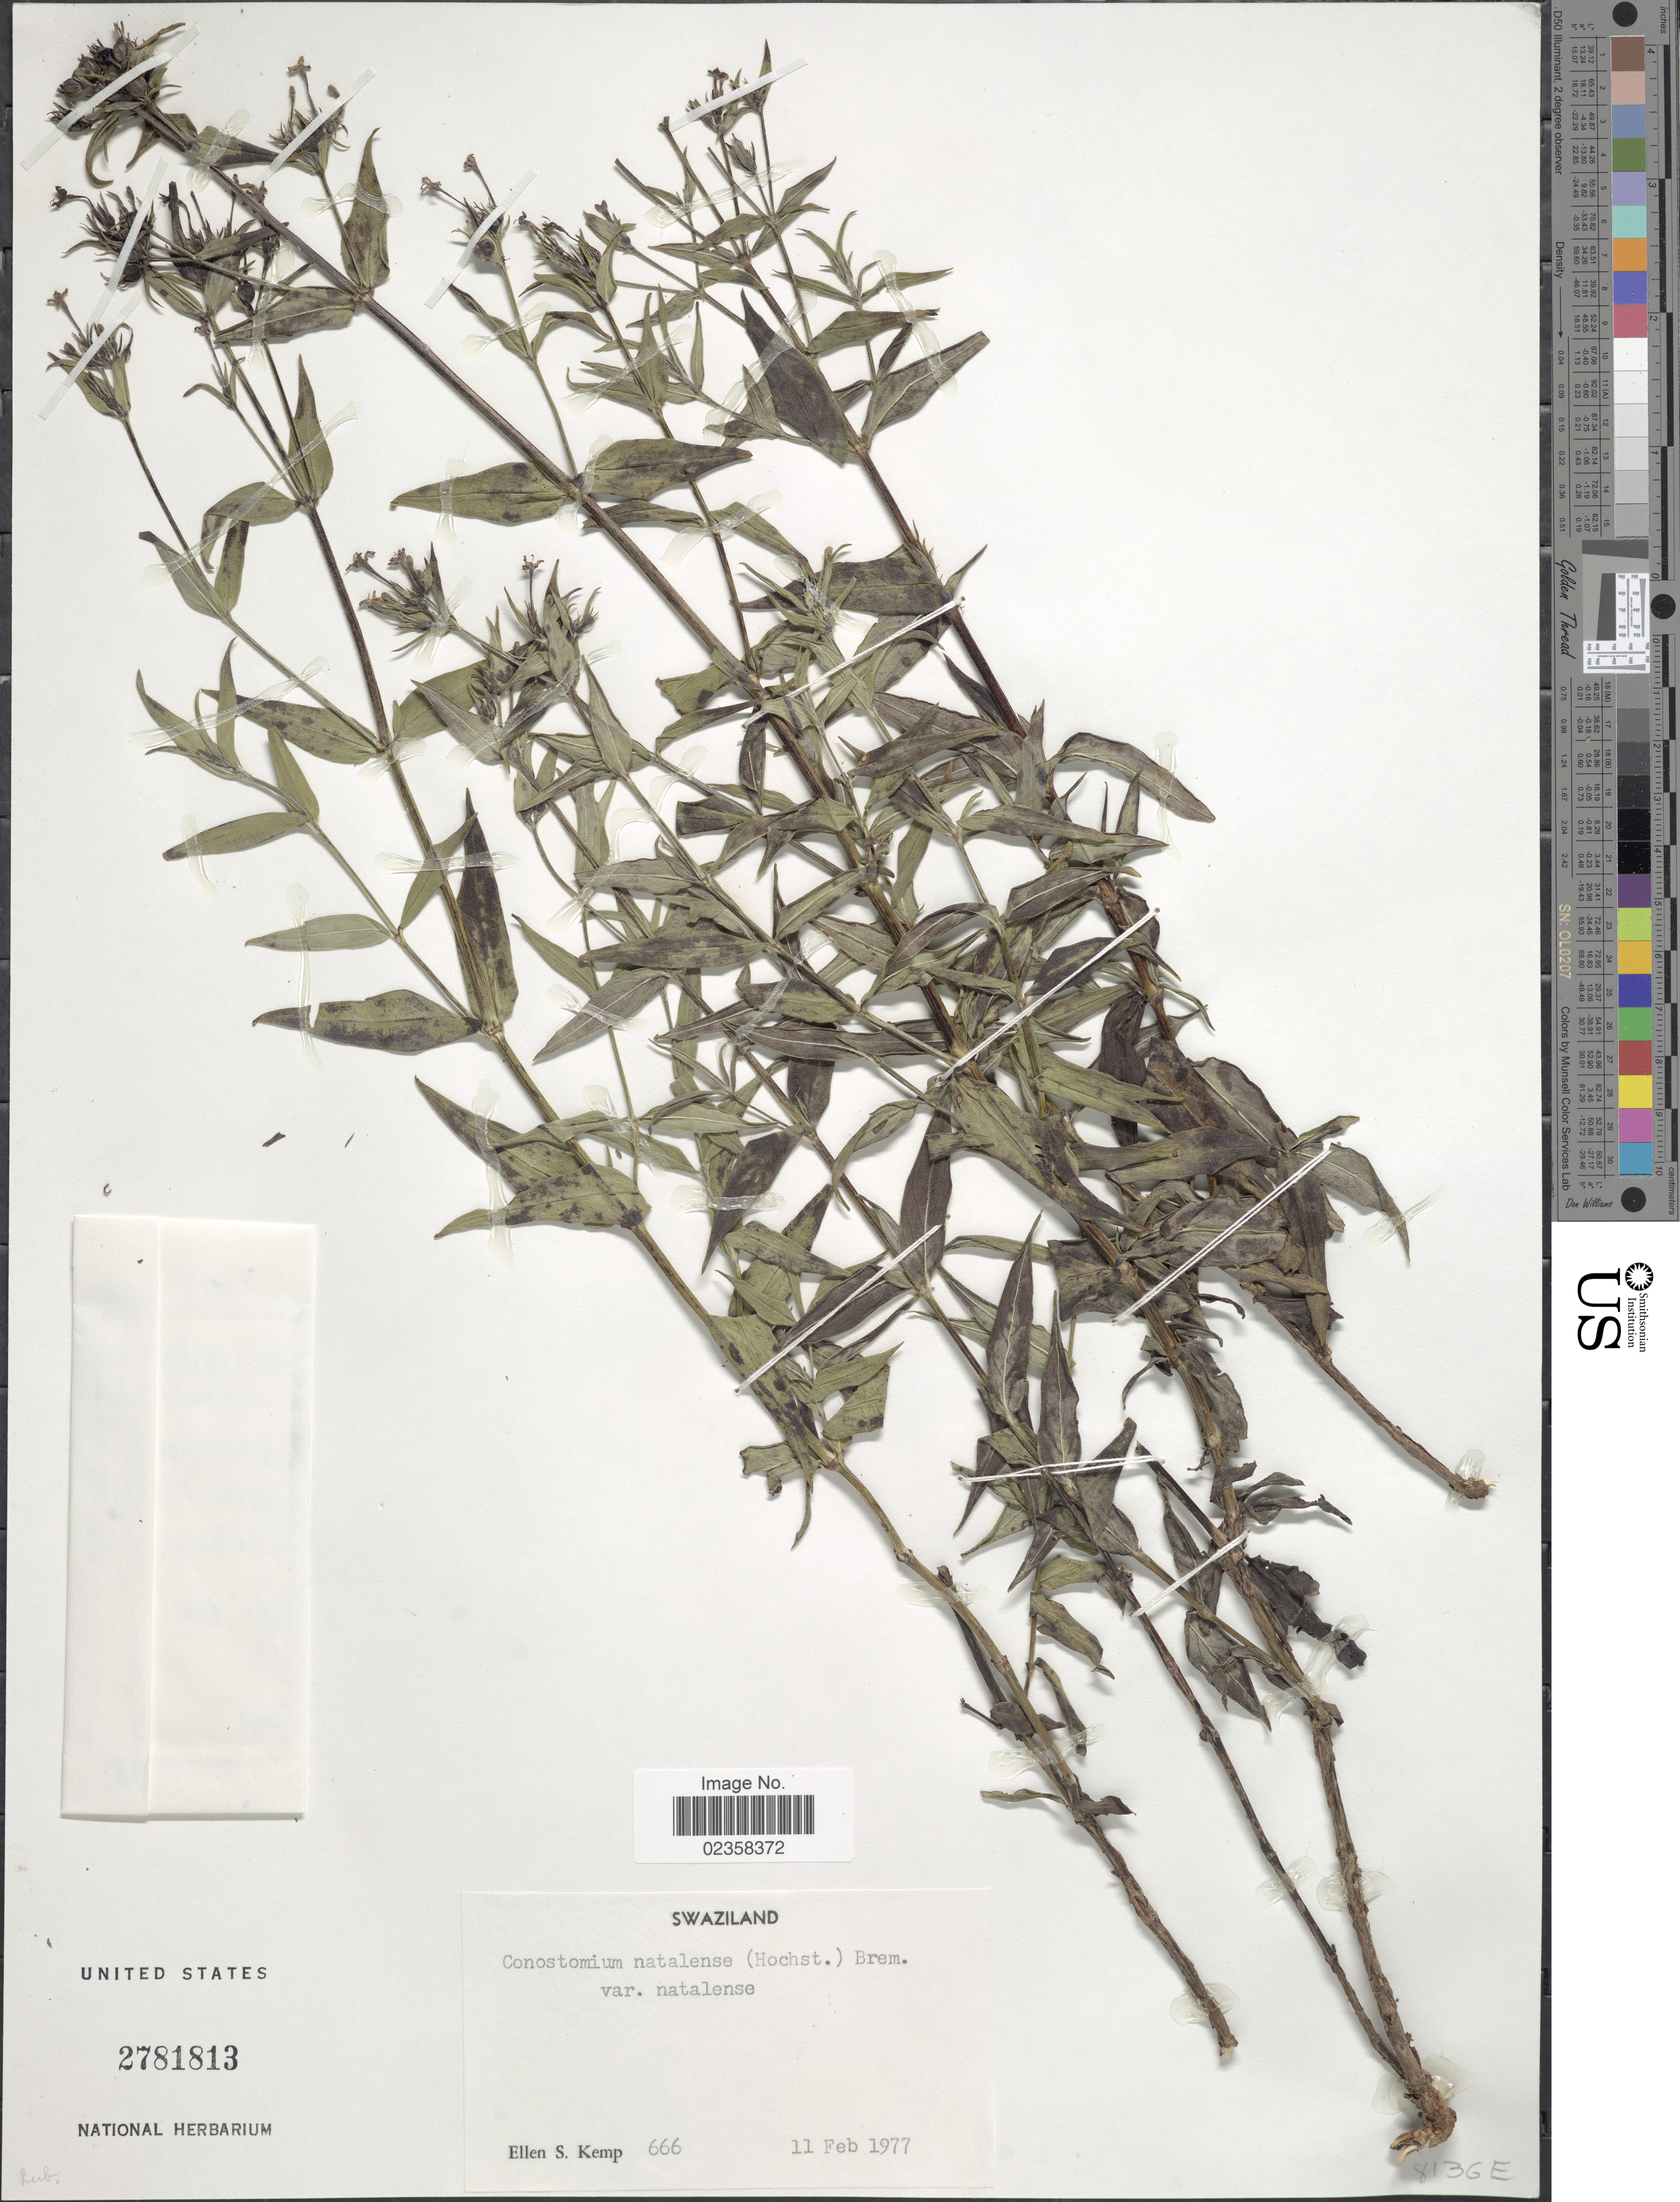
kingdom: Plantae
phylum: Tracheophyta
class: Magnoliopsida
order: Gentianales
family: Rubiaceae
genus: Conostomium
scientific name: Conostomium natalense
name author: (Hochst.) Bremek.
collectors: E. S. Kemp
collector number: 666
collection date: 1977-02-11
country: Eswatini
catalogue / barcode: US 2781813